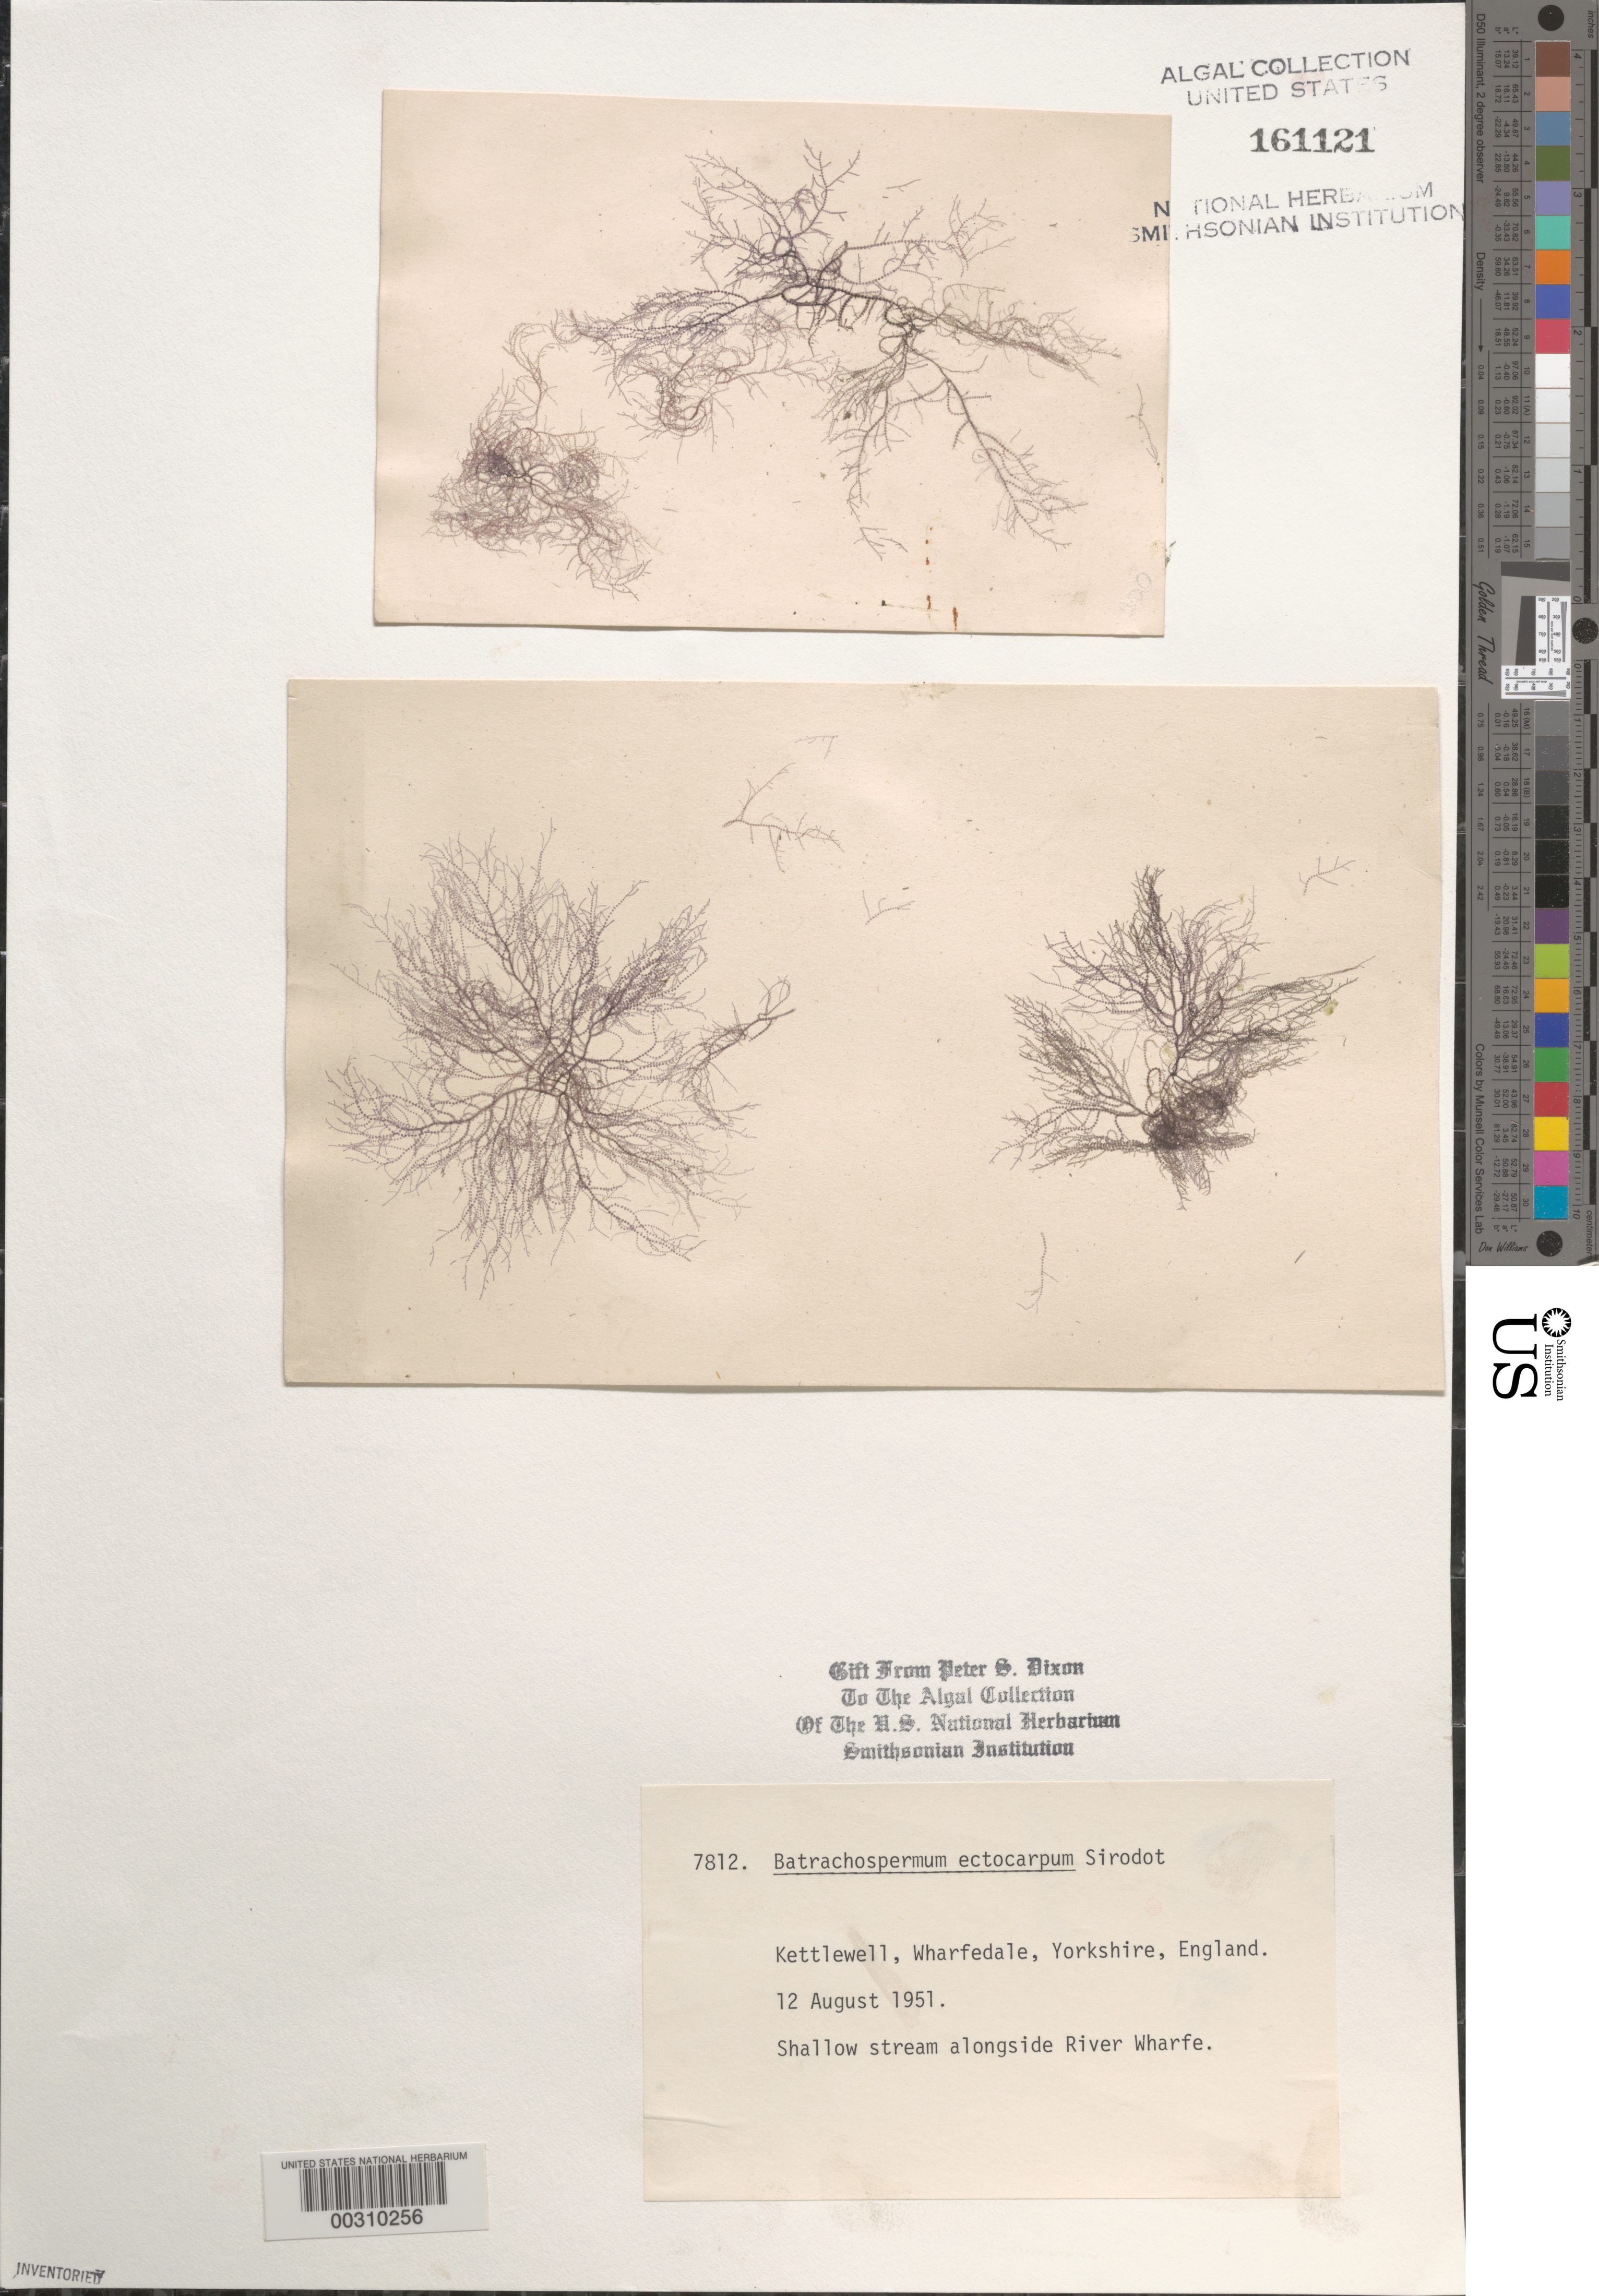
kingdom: Plantae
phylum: Rhodophyta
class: Florideophyceae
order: Batrachospermales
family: Batrachospermaceae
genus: Sheathia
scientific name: Sheathia boryana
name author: (Sirodot) Salomaki & M.L. Vis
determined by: Algae name updating Project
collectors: P. S. Dixon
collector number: PSD 7812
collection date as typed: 12 Aug 1951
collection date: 1951-08-12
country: United Kingdom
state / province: England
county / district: North Yorkshire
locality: Kettlewell, Wharfedale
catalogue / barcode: US 161121